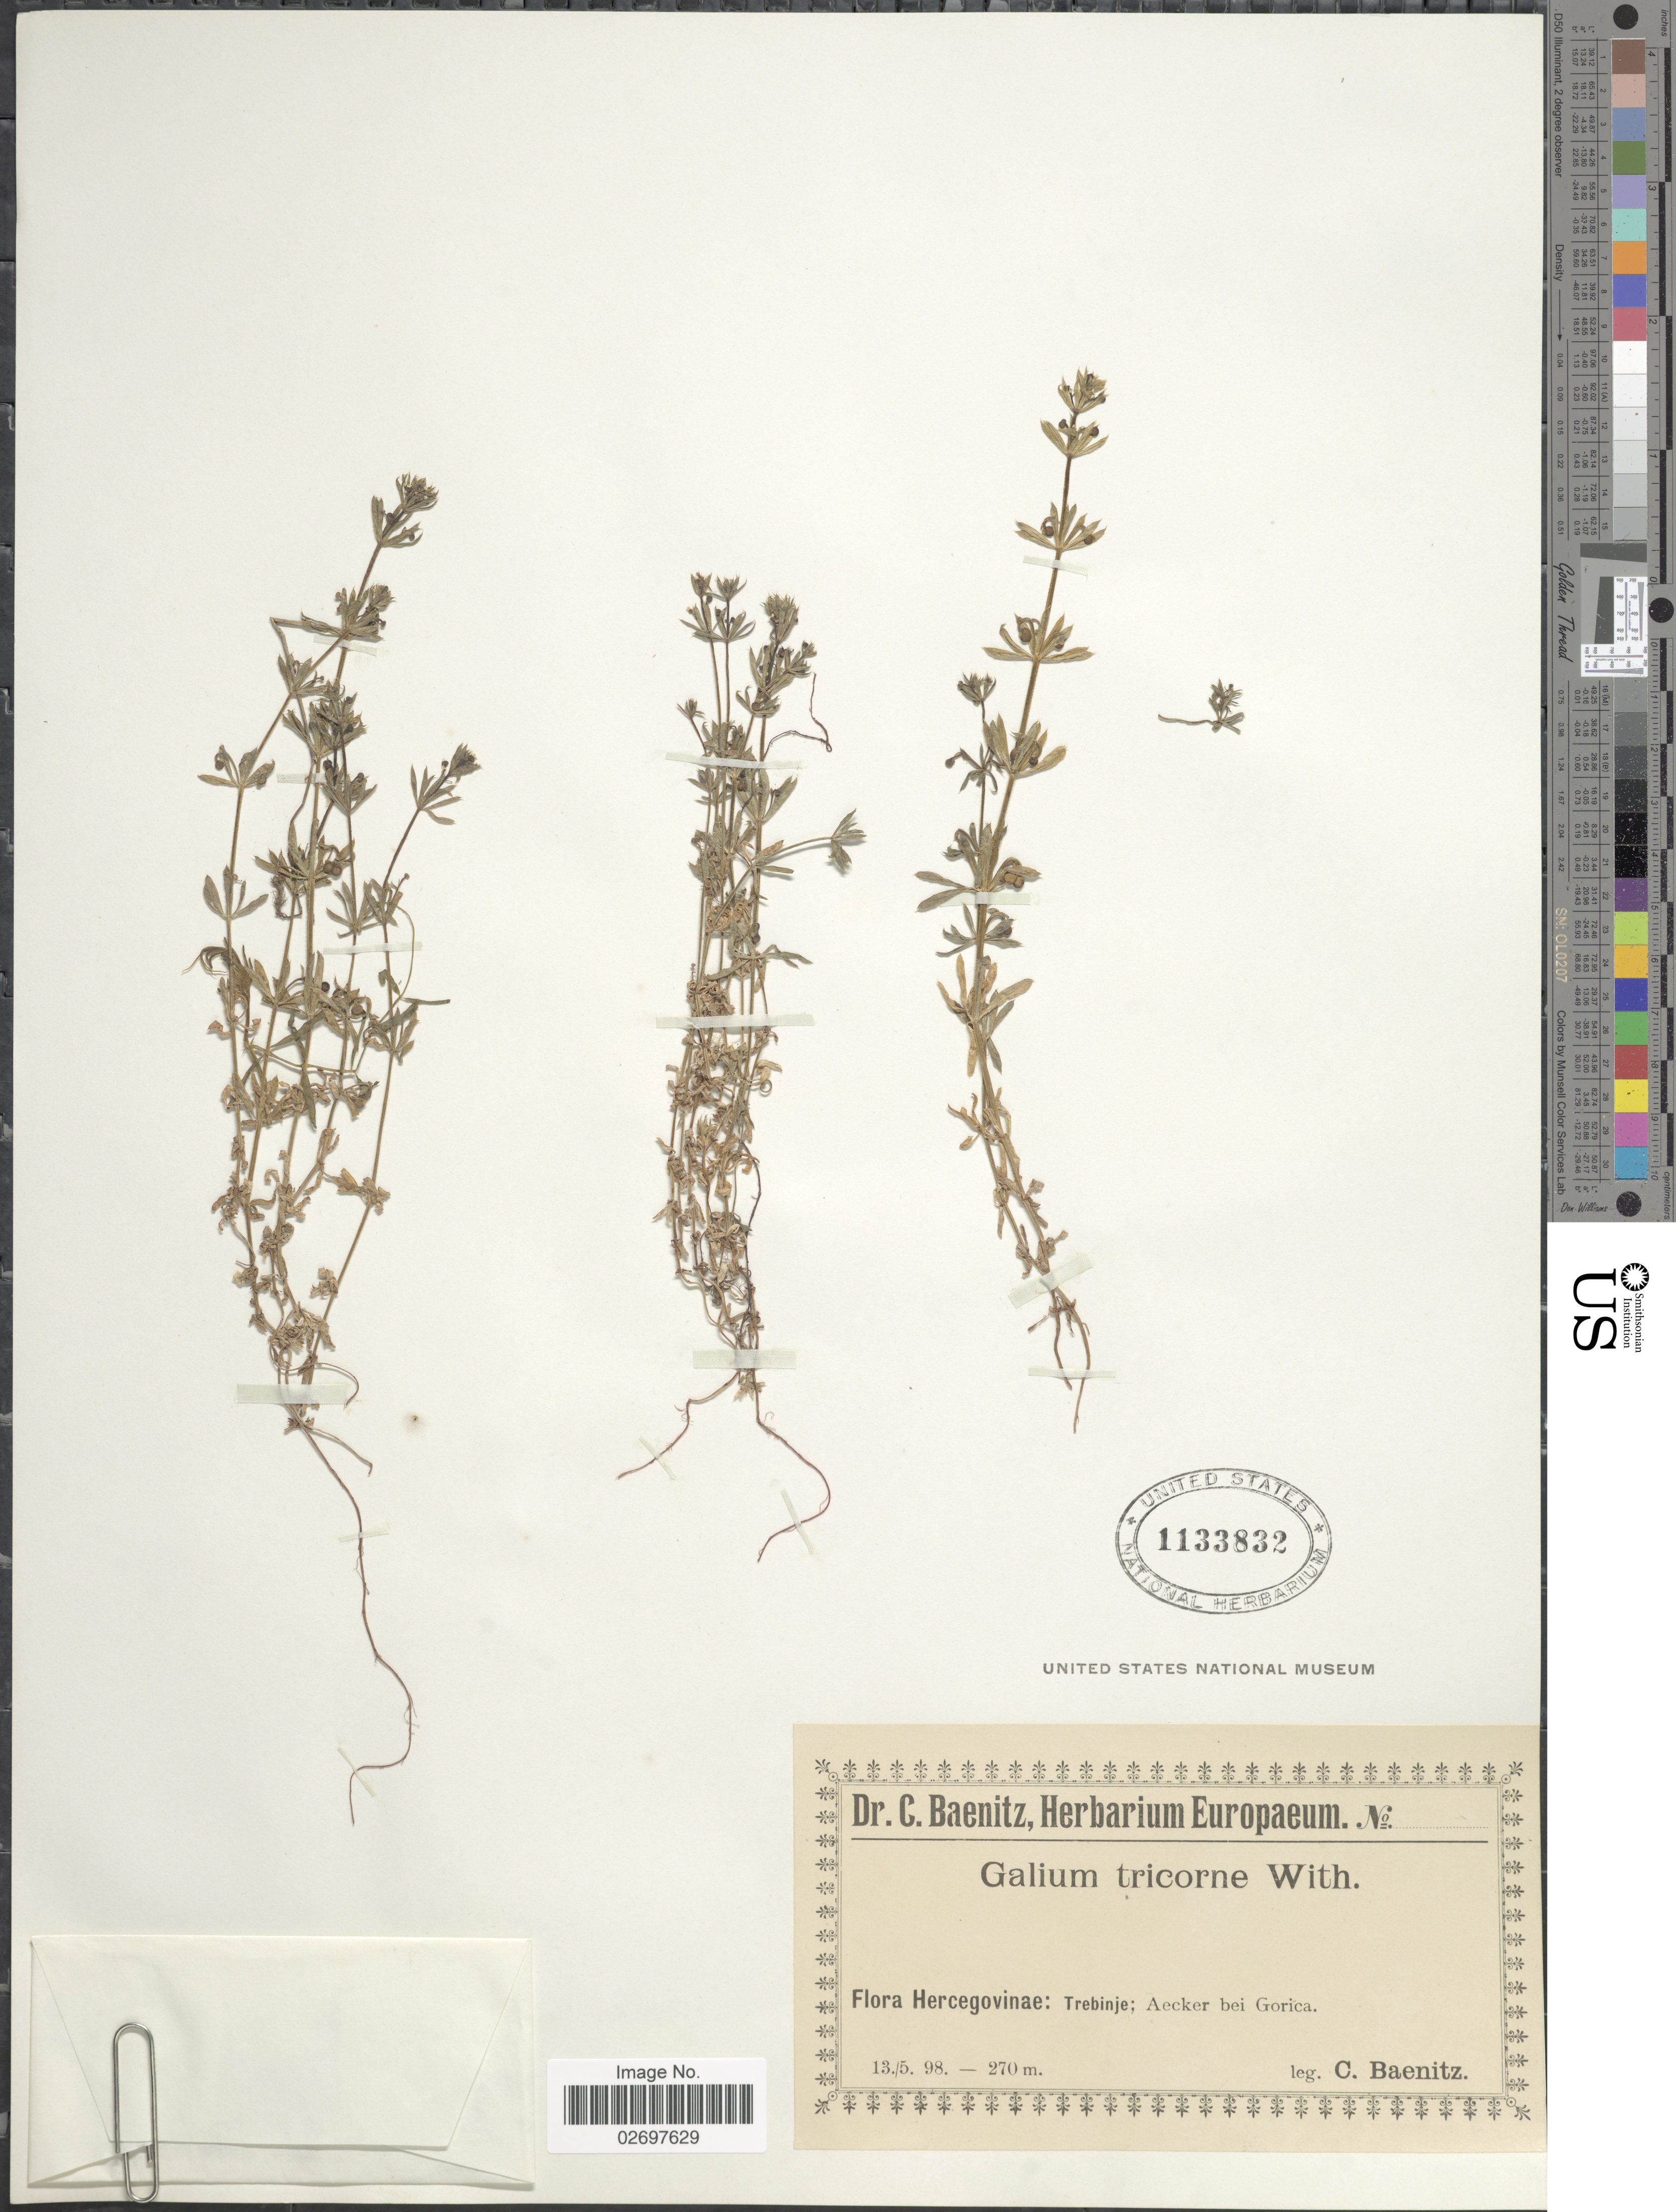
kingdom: Plantae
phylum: Tracheophyta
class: Magnoliopsida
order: Gentianales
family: Rubiaceae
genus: Galium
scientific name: Galium tricorne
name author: Stokes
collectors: C. G. Baenitz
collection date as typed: Transcribed d/m/y: 13/5/98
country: Bosnia and Herzegovina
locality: Hercegovinae: Trebinje; Acker bei Gorica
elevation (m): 270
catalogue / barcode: US 1133832